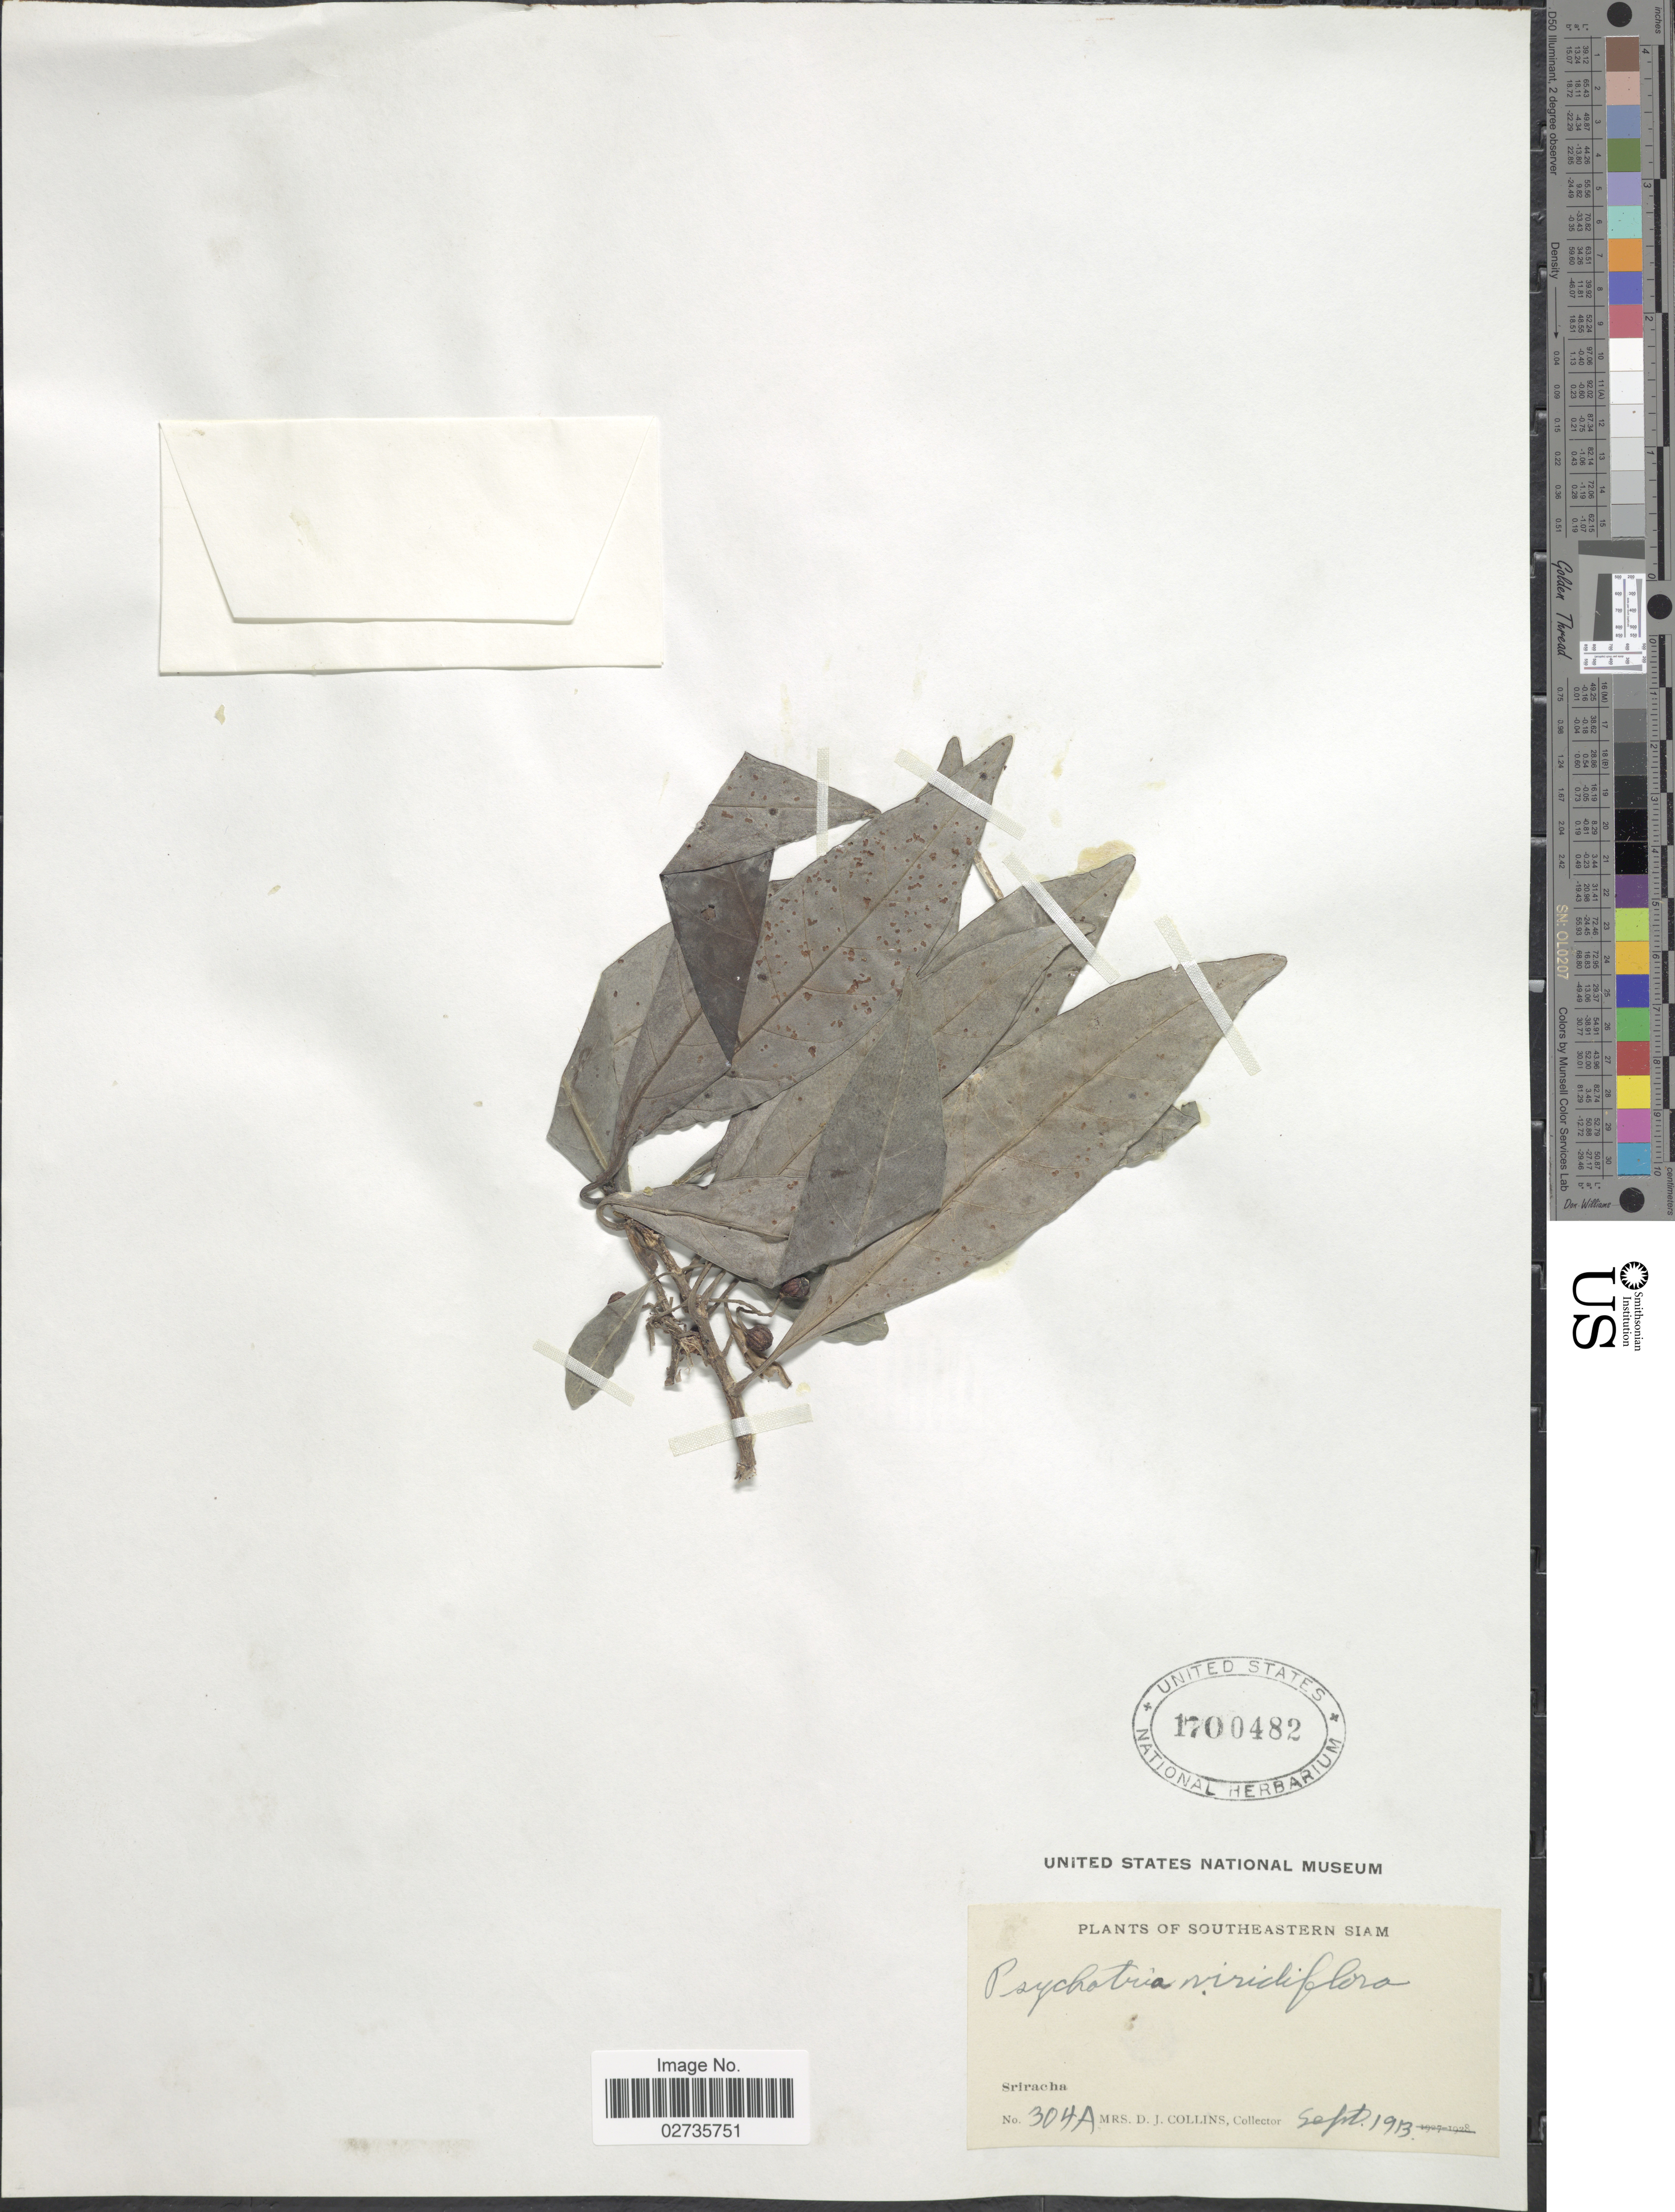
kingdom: Plantae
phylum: Tracheophyta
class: Magnoliopsida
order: Gentianales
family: Rubiaceae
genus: Psychotria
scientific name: Psychotria viridiflora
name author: Reinw. ex Blume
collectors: Mrs. D. J. Collins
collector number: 304A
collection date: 1913-09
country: Thailand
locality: Southeastern Siam, Sriracha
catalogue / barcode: US 1700482